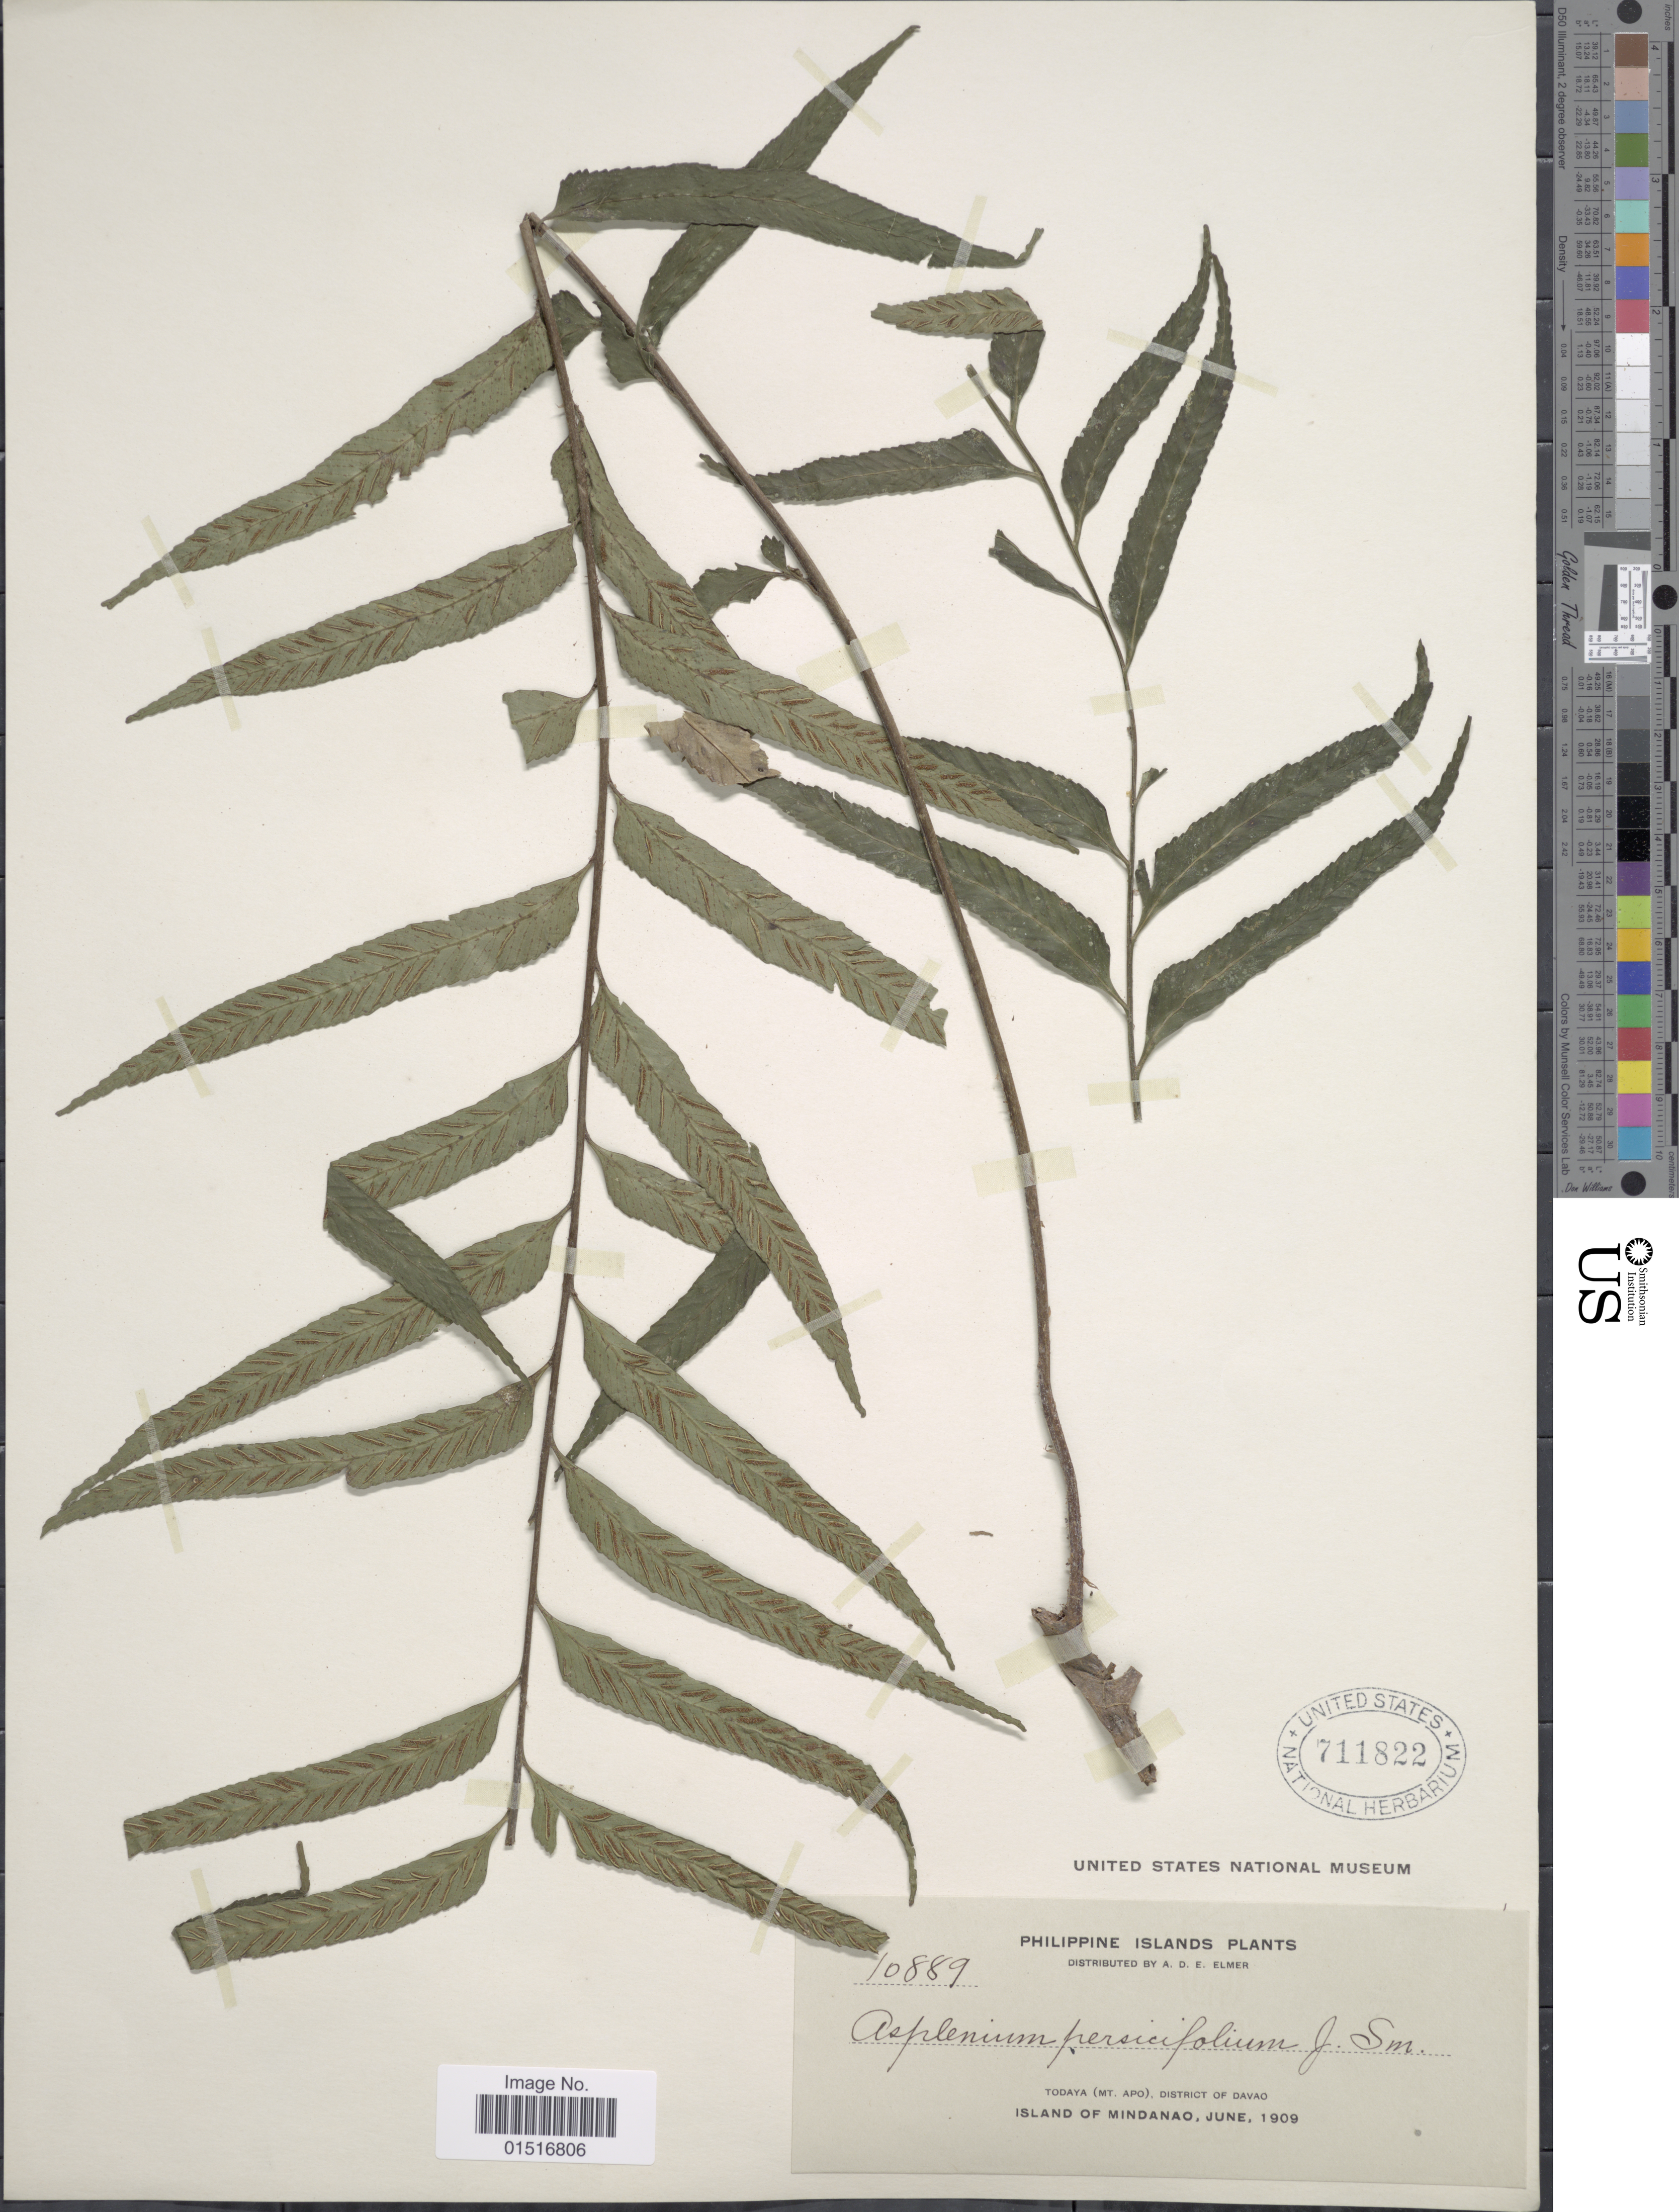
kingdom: Plantae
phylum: Tracheophyta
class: Polypodiopsida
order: Polypodiales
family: Aspleniaceae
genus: Asplenium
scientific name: Asplenium persicifolium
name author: J. Sm. ex Mett.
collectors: A. D. E. Elmer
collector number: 10889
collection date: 1909-06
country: Philippines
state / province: Davao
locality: Todaya (Mt. Apo), District of Davao. Island of Mindanao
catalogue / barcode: US 711822